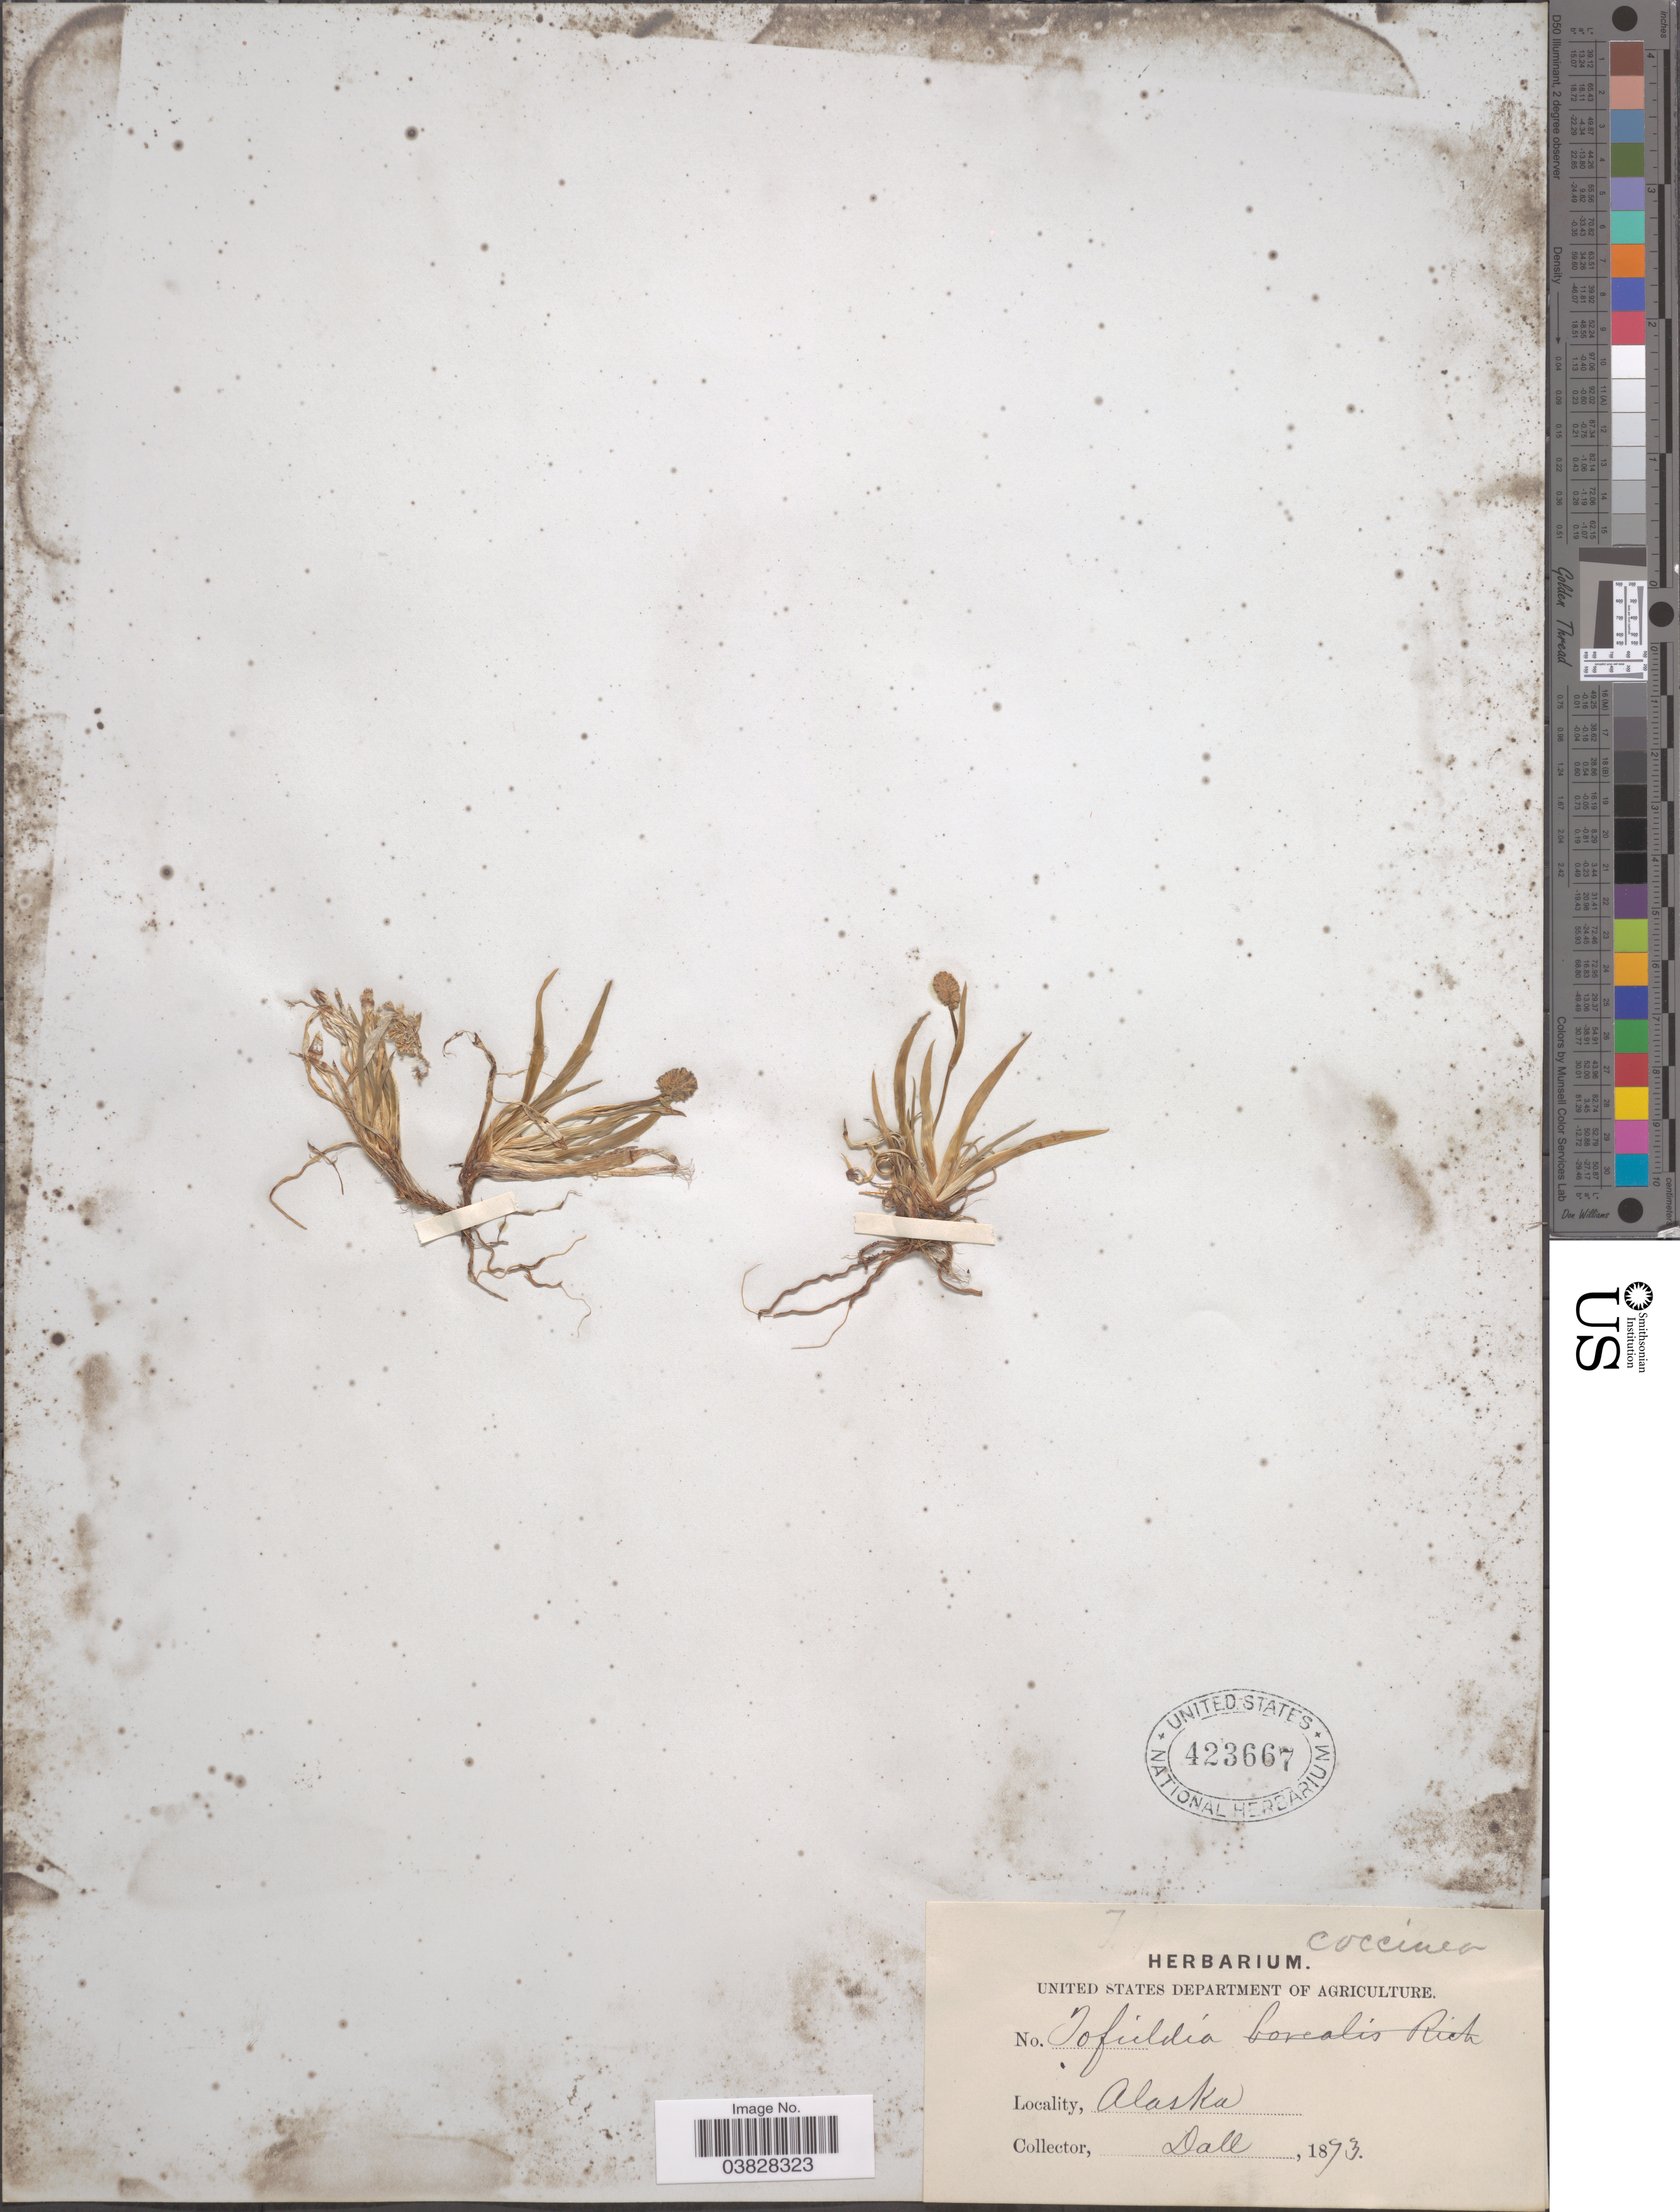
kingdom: Plantae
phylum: Tracheophyta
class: Liliopsida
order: Alismatales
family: Tofieldiaceae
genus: Tofieldia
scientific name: Tofieldia coccinea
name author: Richardson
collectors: -. Dall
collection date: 1893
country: United States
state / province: Alaska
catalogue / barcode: US 423667